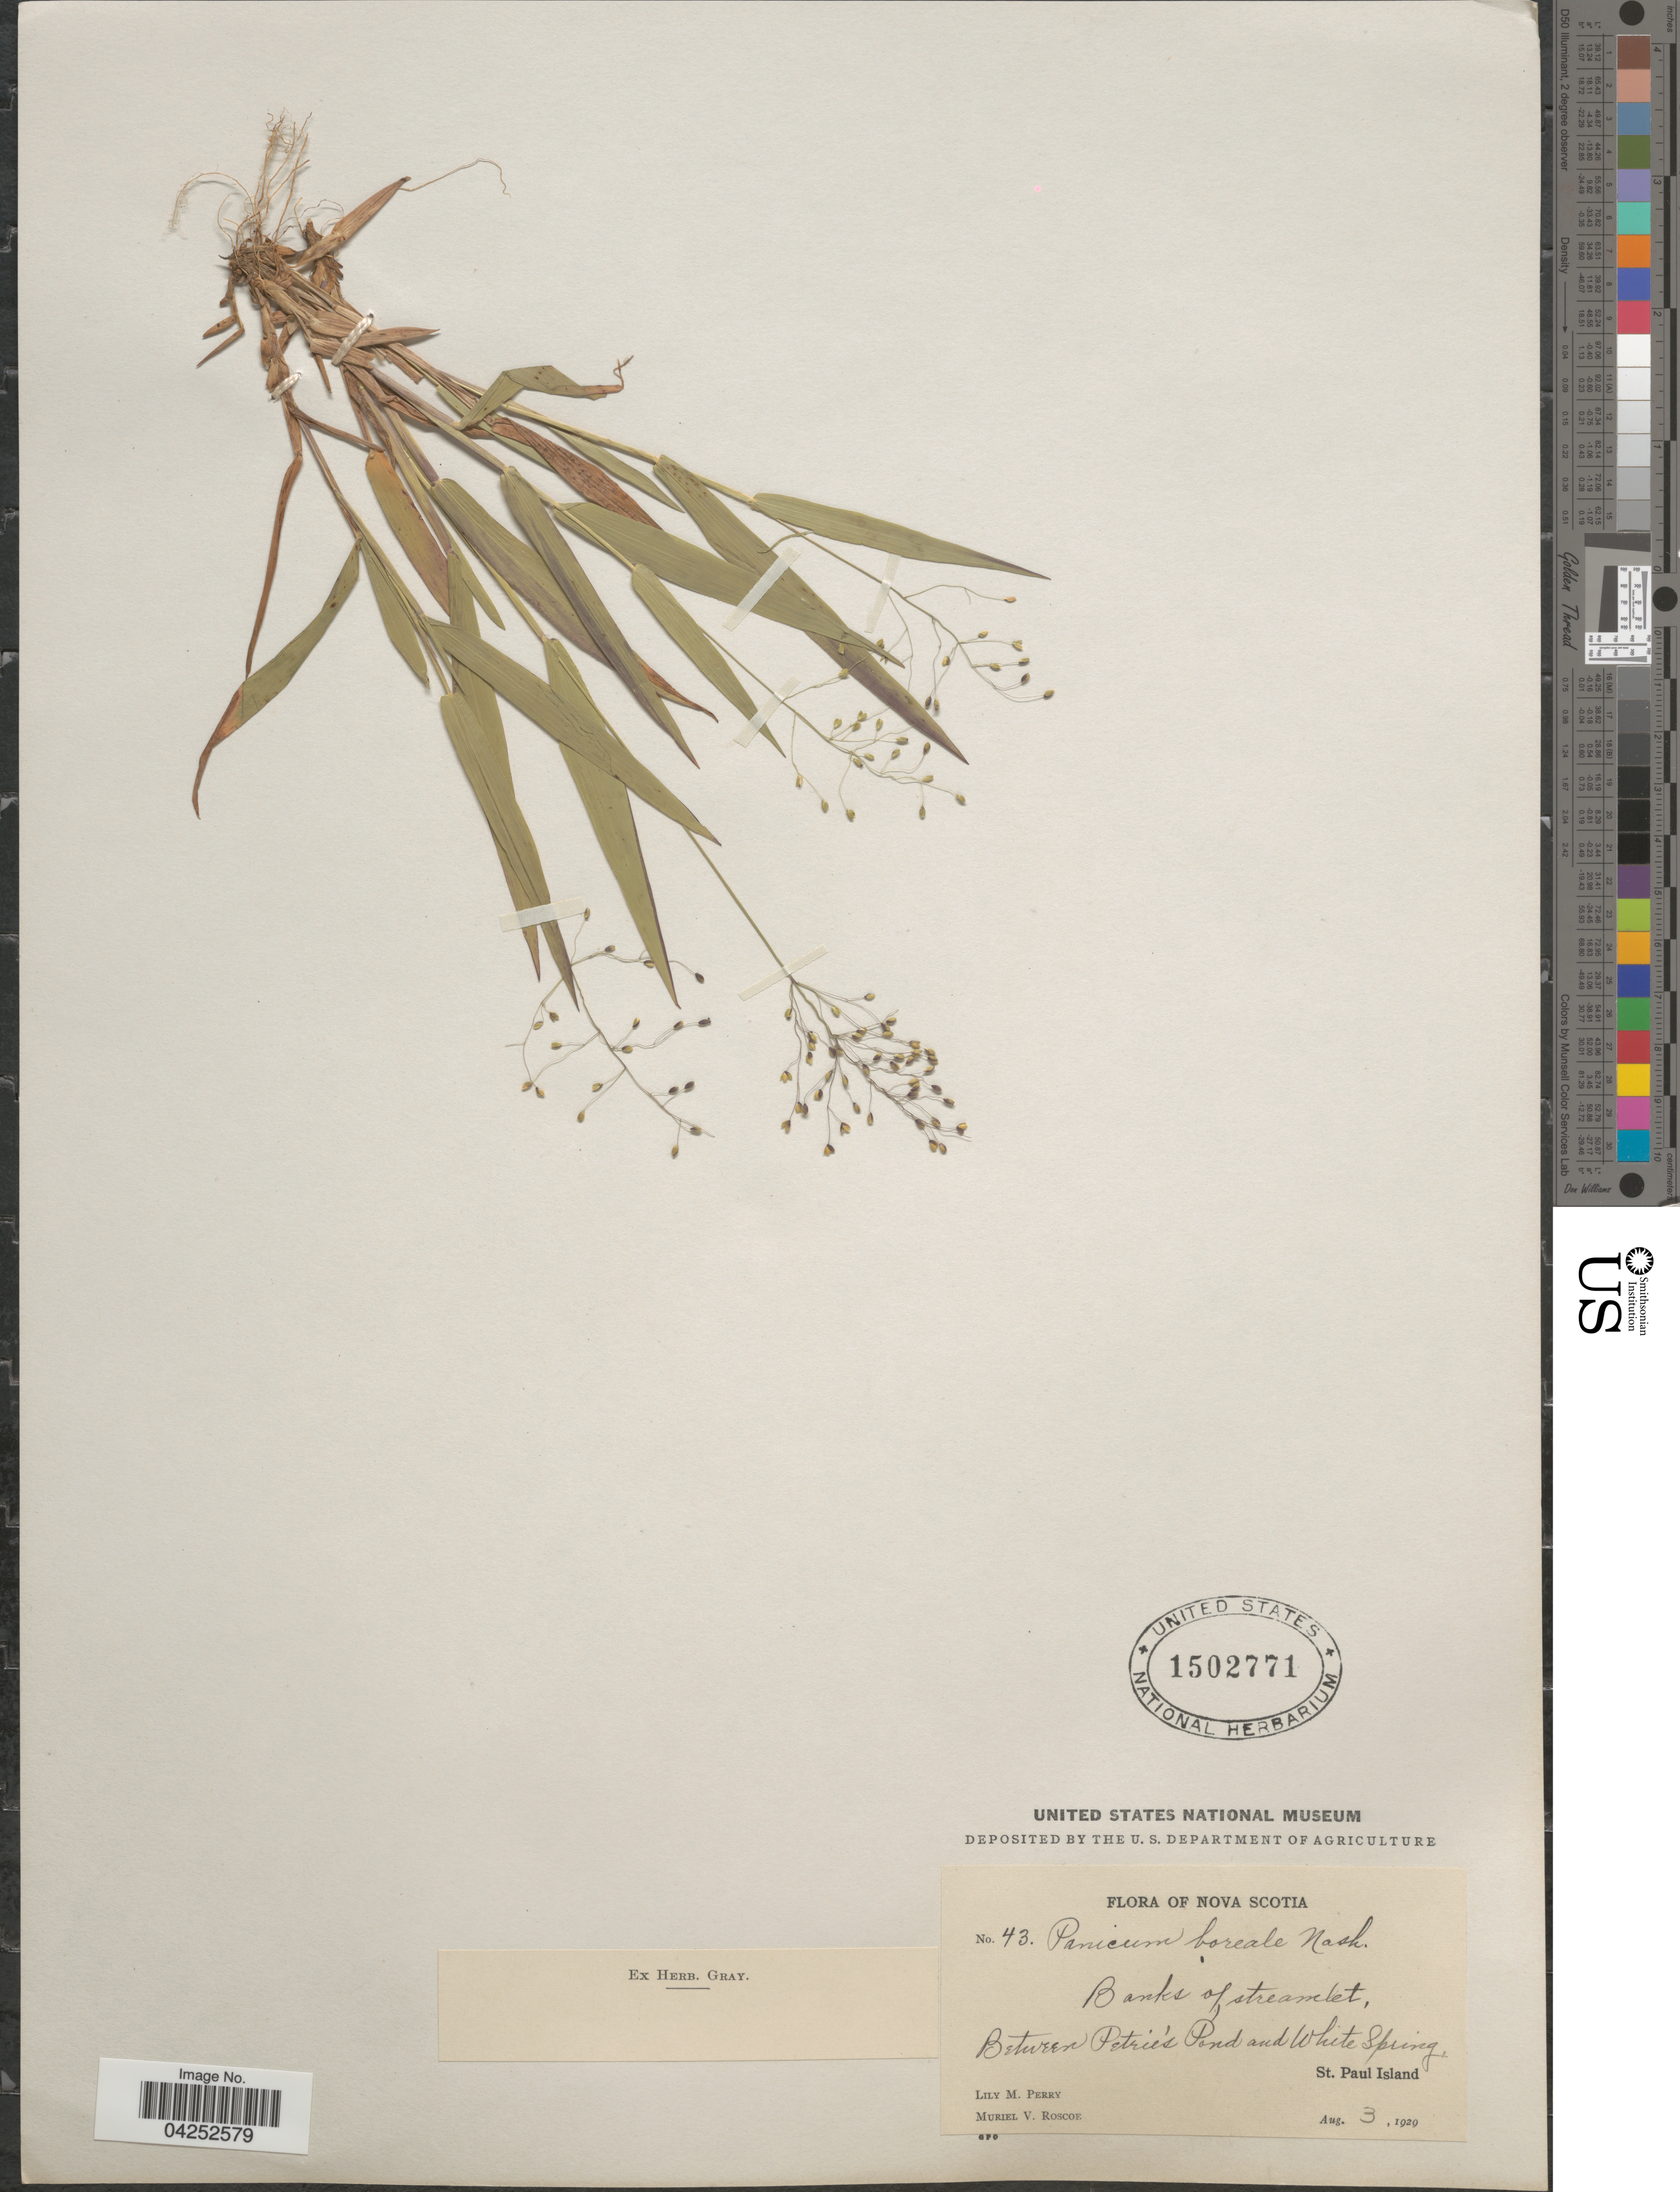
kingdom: Plantae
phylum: Tracheophyta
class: Liliopsida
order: Poales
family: Poaceae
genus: Dichanthelium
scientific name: Dichanthelium boreale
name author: (Nash) Freckmann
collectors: L. M. Perry & M. Roscoe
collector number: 43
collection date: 1929-08-03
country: Canada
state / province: Nova Scotia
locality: Banks of streamlet, Between Petrie's Pond and White Spring. St. Paul Island.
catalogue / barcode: US 1502771